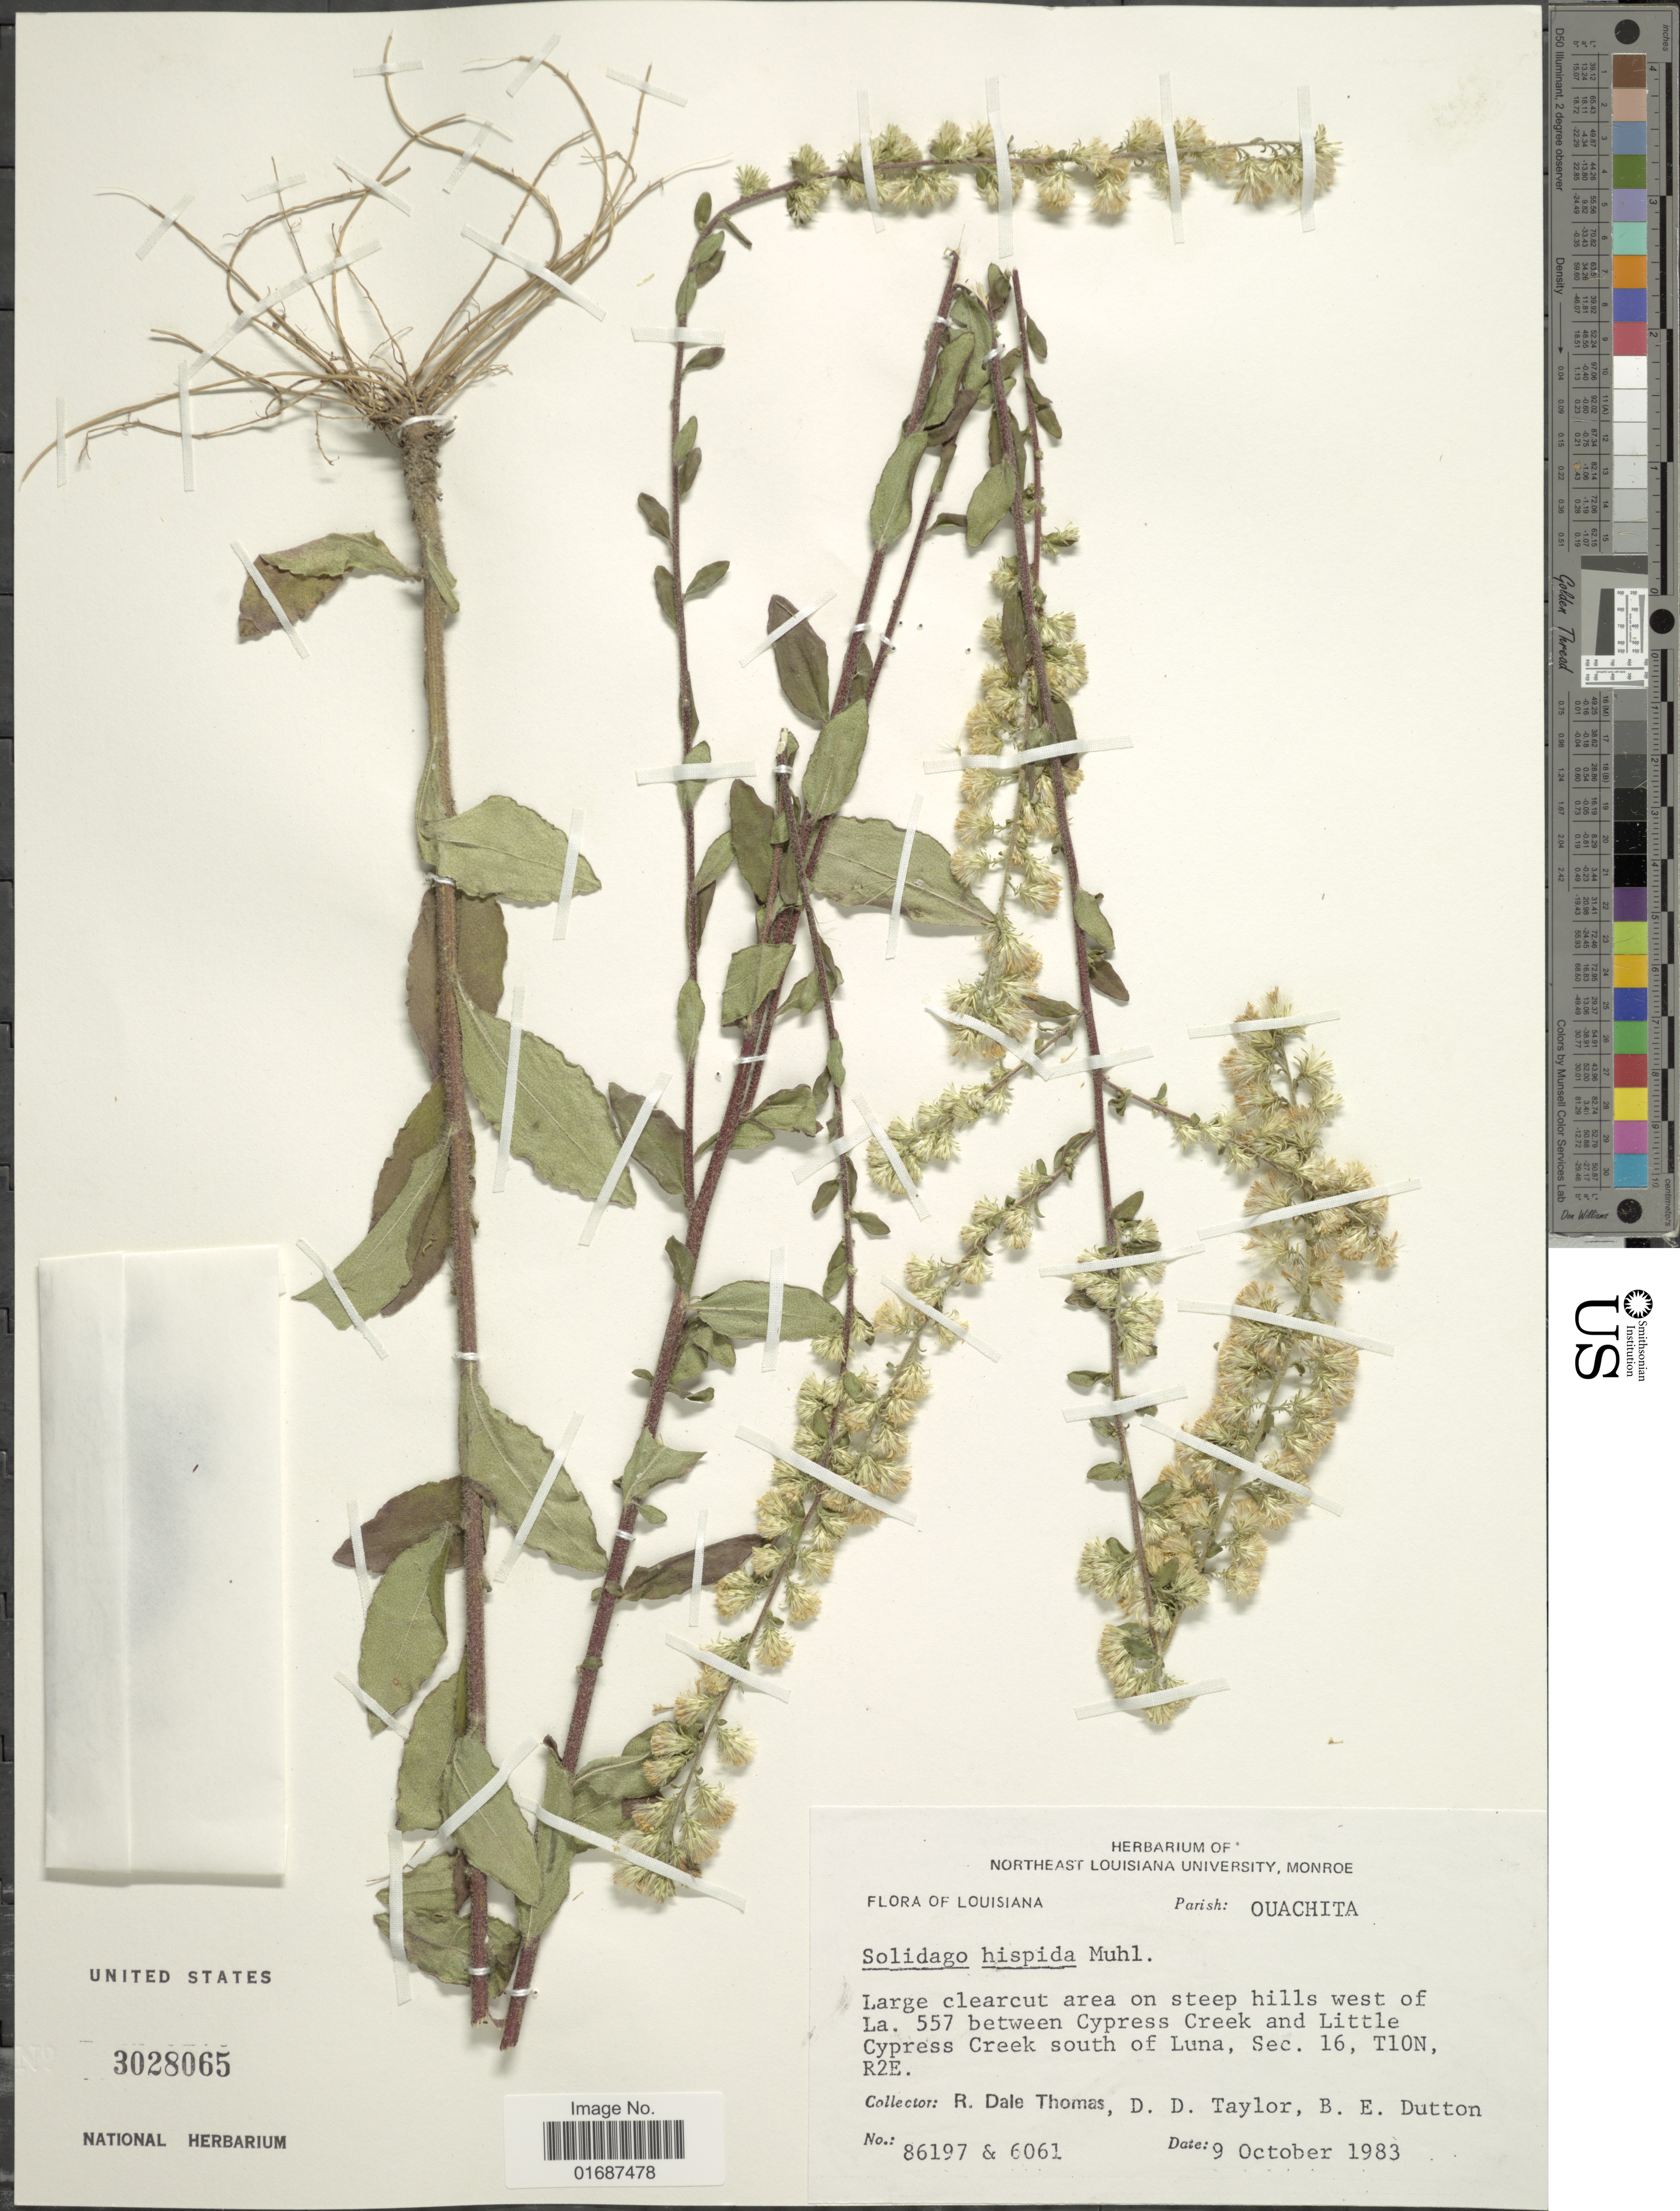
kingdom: Plantae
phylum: Tracheophyta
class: Magnoliopsida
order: Asterales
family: Asteraceae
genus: Solidago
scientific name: Solidago hispida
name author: Muhl. ex Willd.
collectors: R. Thomas, D. Taylor & B. Dutton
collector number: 86197 & 6061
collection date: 1983-10-09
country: United States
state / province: Louisiana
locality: Parish: Ouachita. west of La. 557 between Cypress Creek and Little Cypress Creek south of Luna, Sec. 16, T10N, R2E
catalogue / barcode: US 3028065